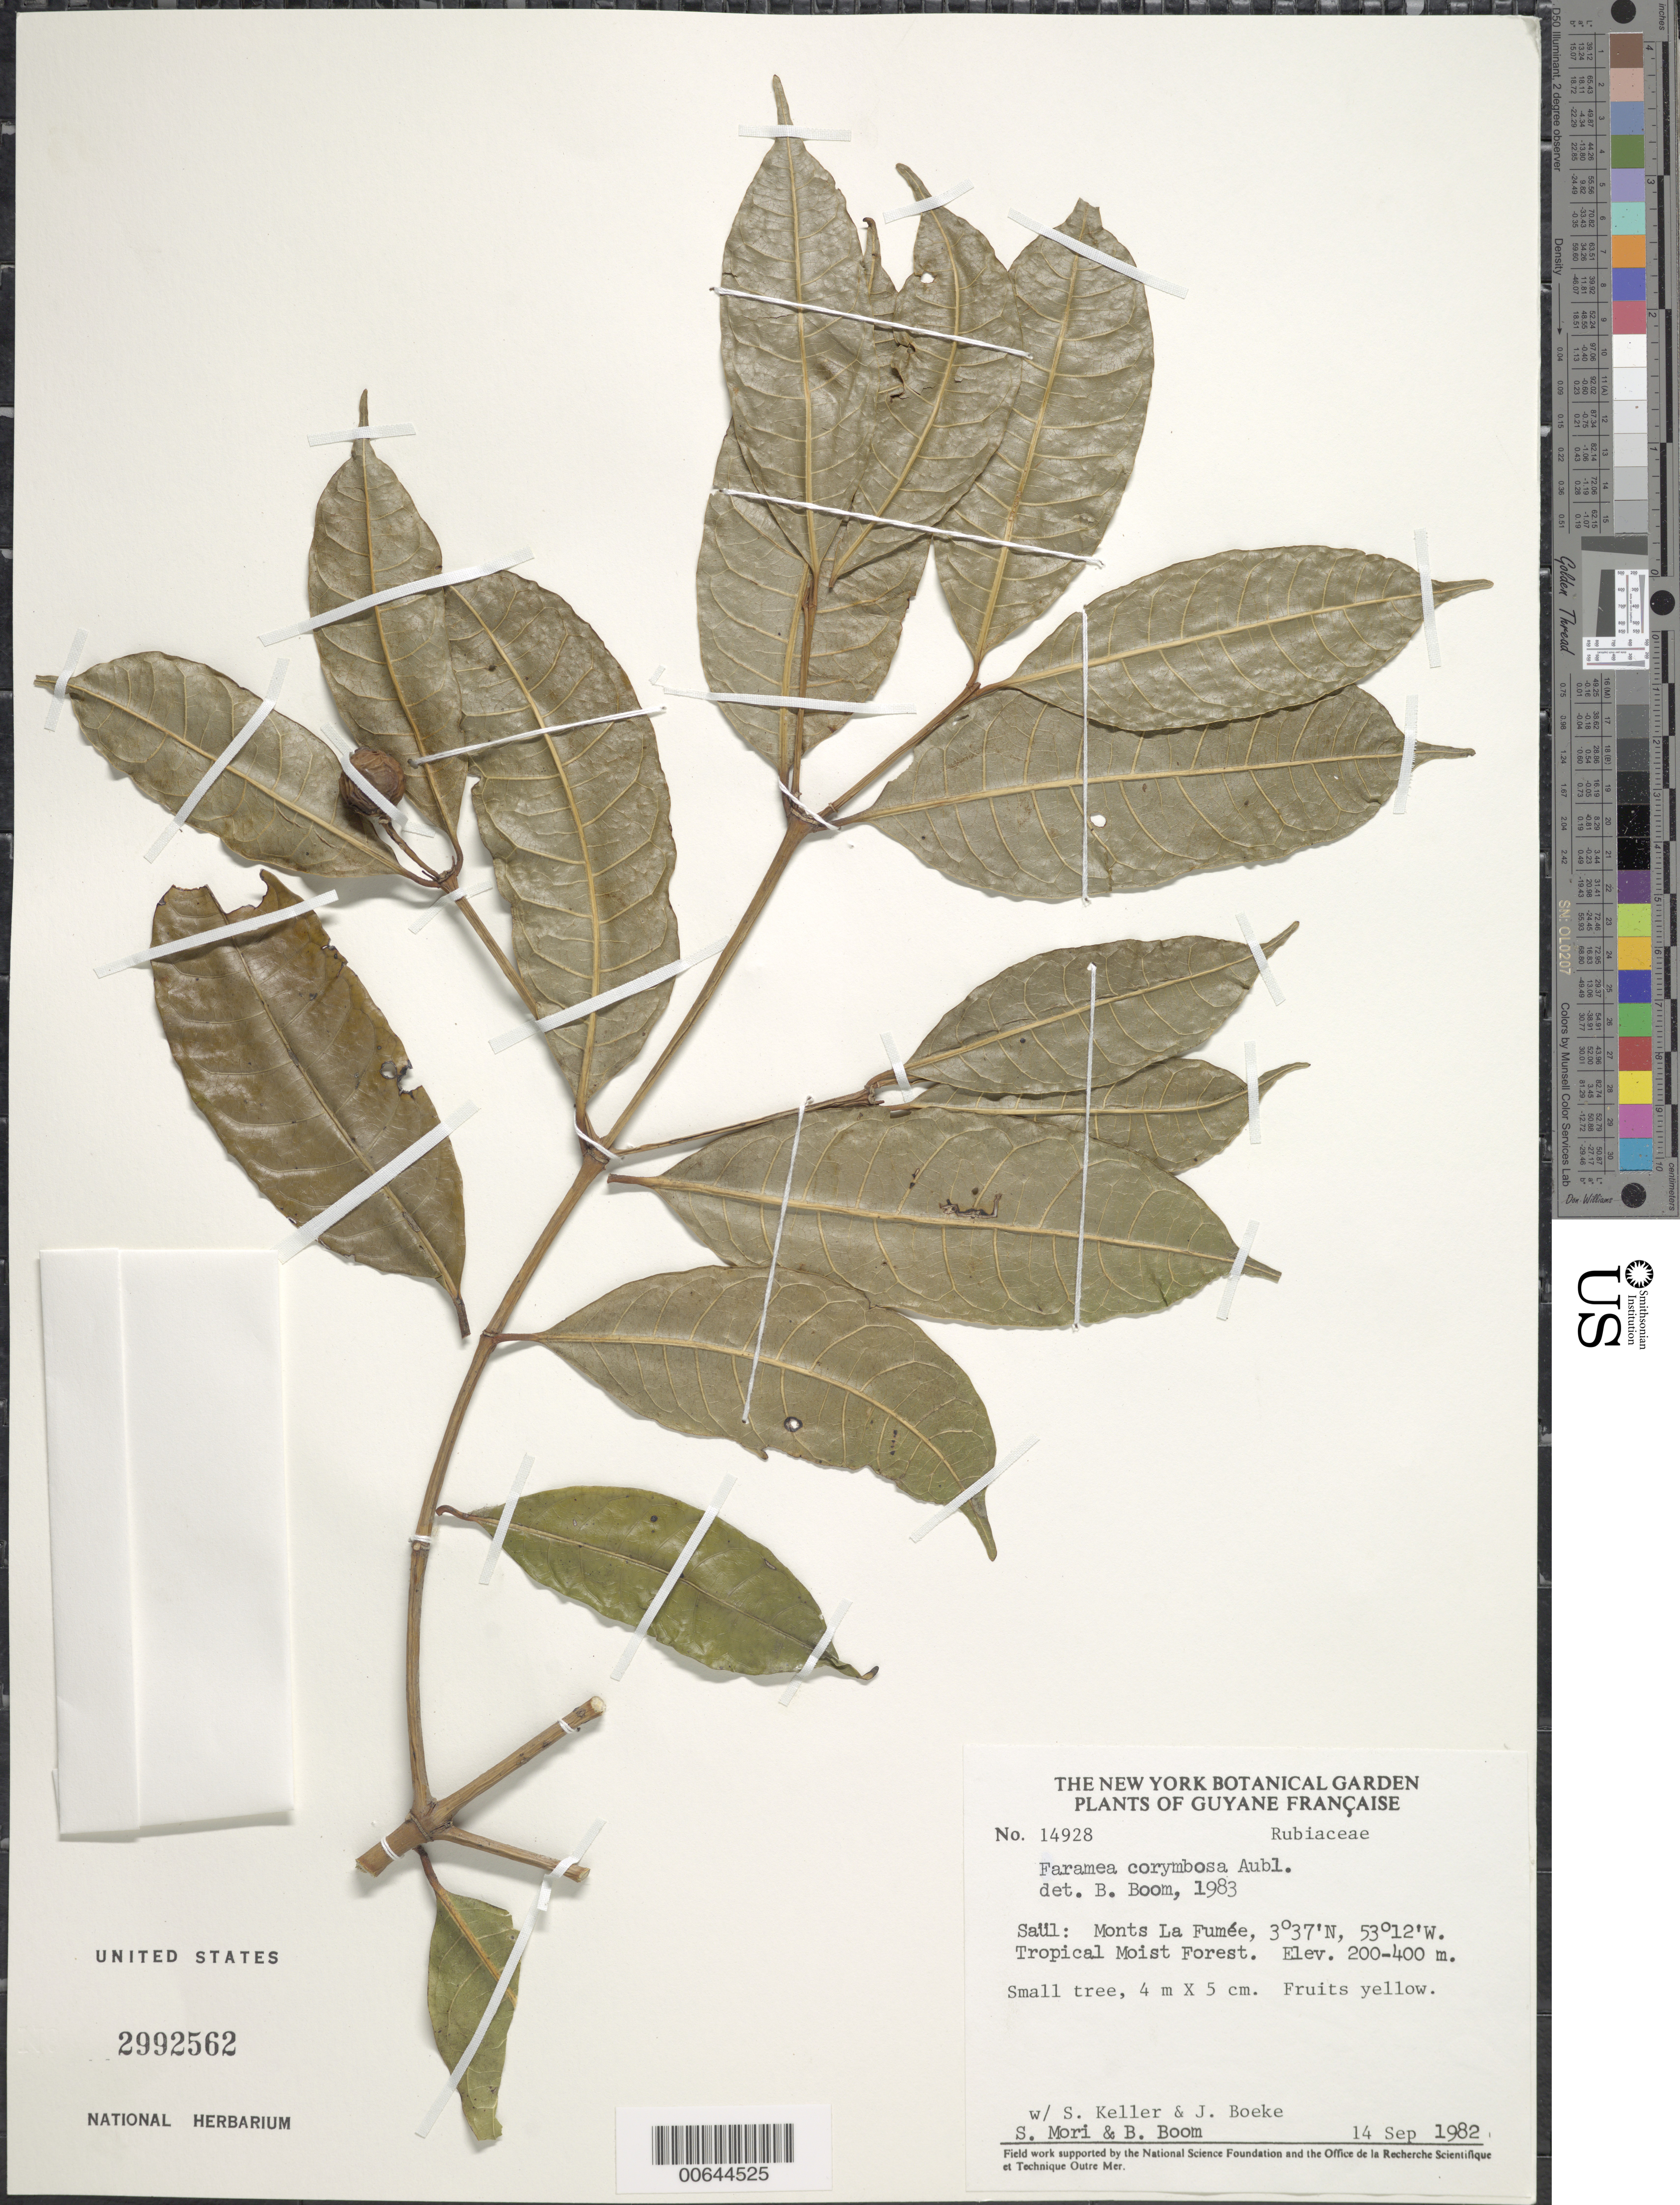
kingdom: Plantae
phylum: Tracheophyta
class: Magnoliopsida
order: Gentianales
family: Rubiaceae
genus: Faramea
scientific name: Faramea corymbosa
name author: Aubl.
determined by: Boom, B. M.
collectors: S. Mori et al.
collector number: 14928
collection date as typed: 14-Sep-82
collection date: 1982-09-14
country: French Guiana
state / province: Saint-Laurent-du-Maroni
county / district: Saül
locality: Saül, Monts La Fumée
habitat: Tropical moist forest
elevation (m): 200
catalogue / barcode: US 2992562